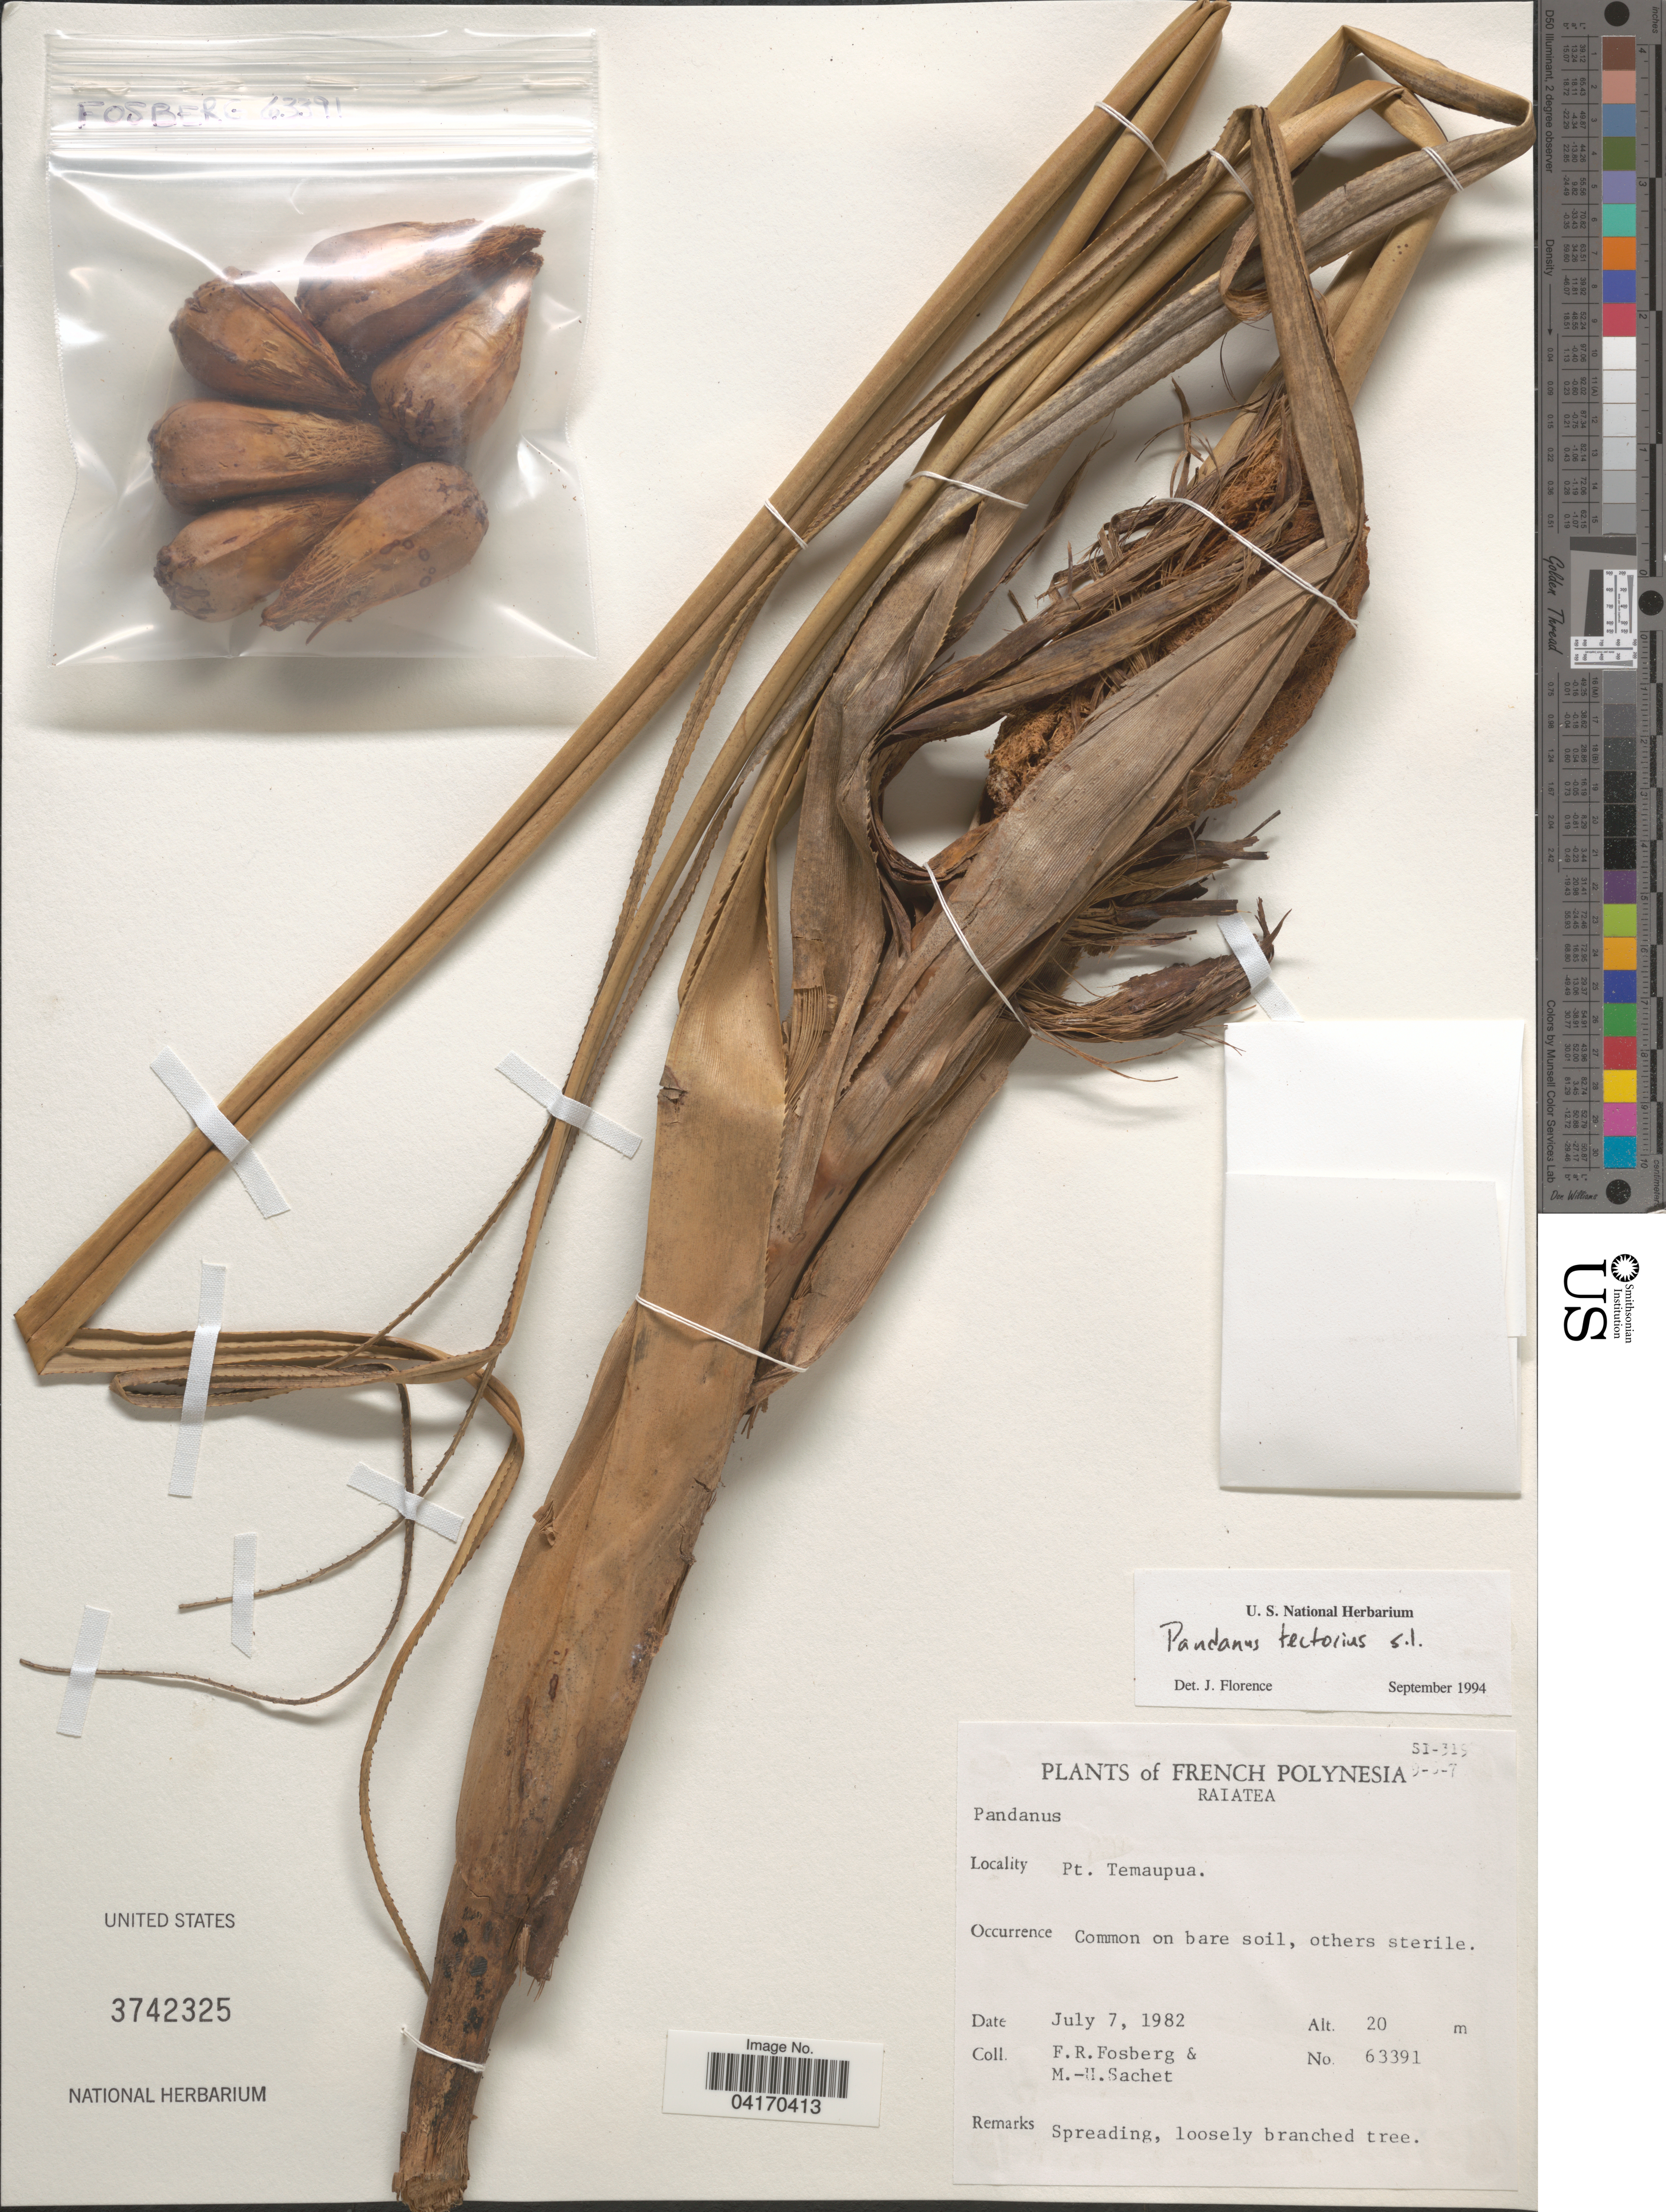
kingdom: Plantae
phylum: Tracheophyta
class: Liliopsida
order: Pandanales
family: Pandanaceae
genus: Pandanus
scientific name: Pandanus tectorius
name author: Parkinson ex DuRoi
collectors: F. R. Fosberg & M.-H. Sachet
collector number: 63391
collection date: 1982-07-07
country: French Polynesia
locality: Raiatea. Pt. Temaupua.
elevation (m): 20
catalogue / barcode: US 3742325